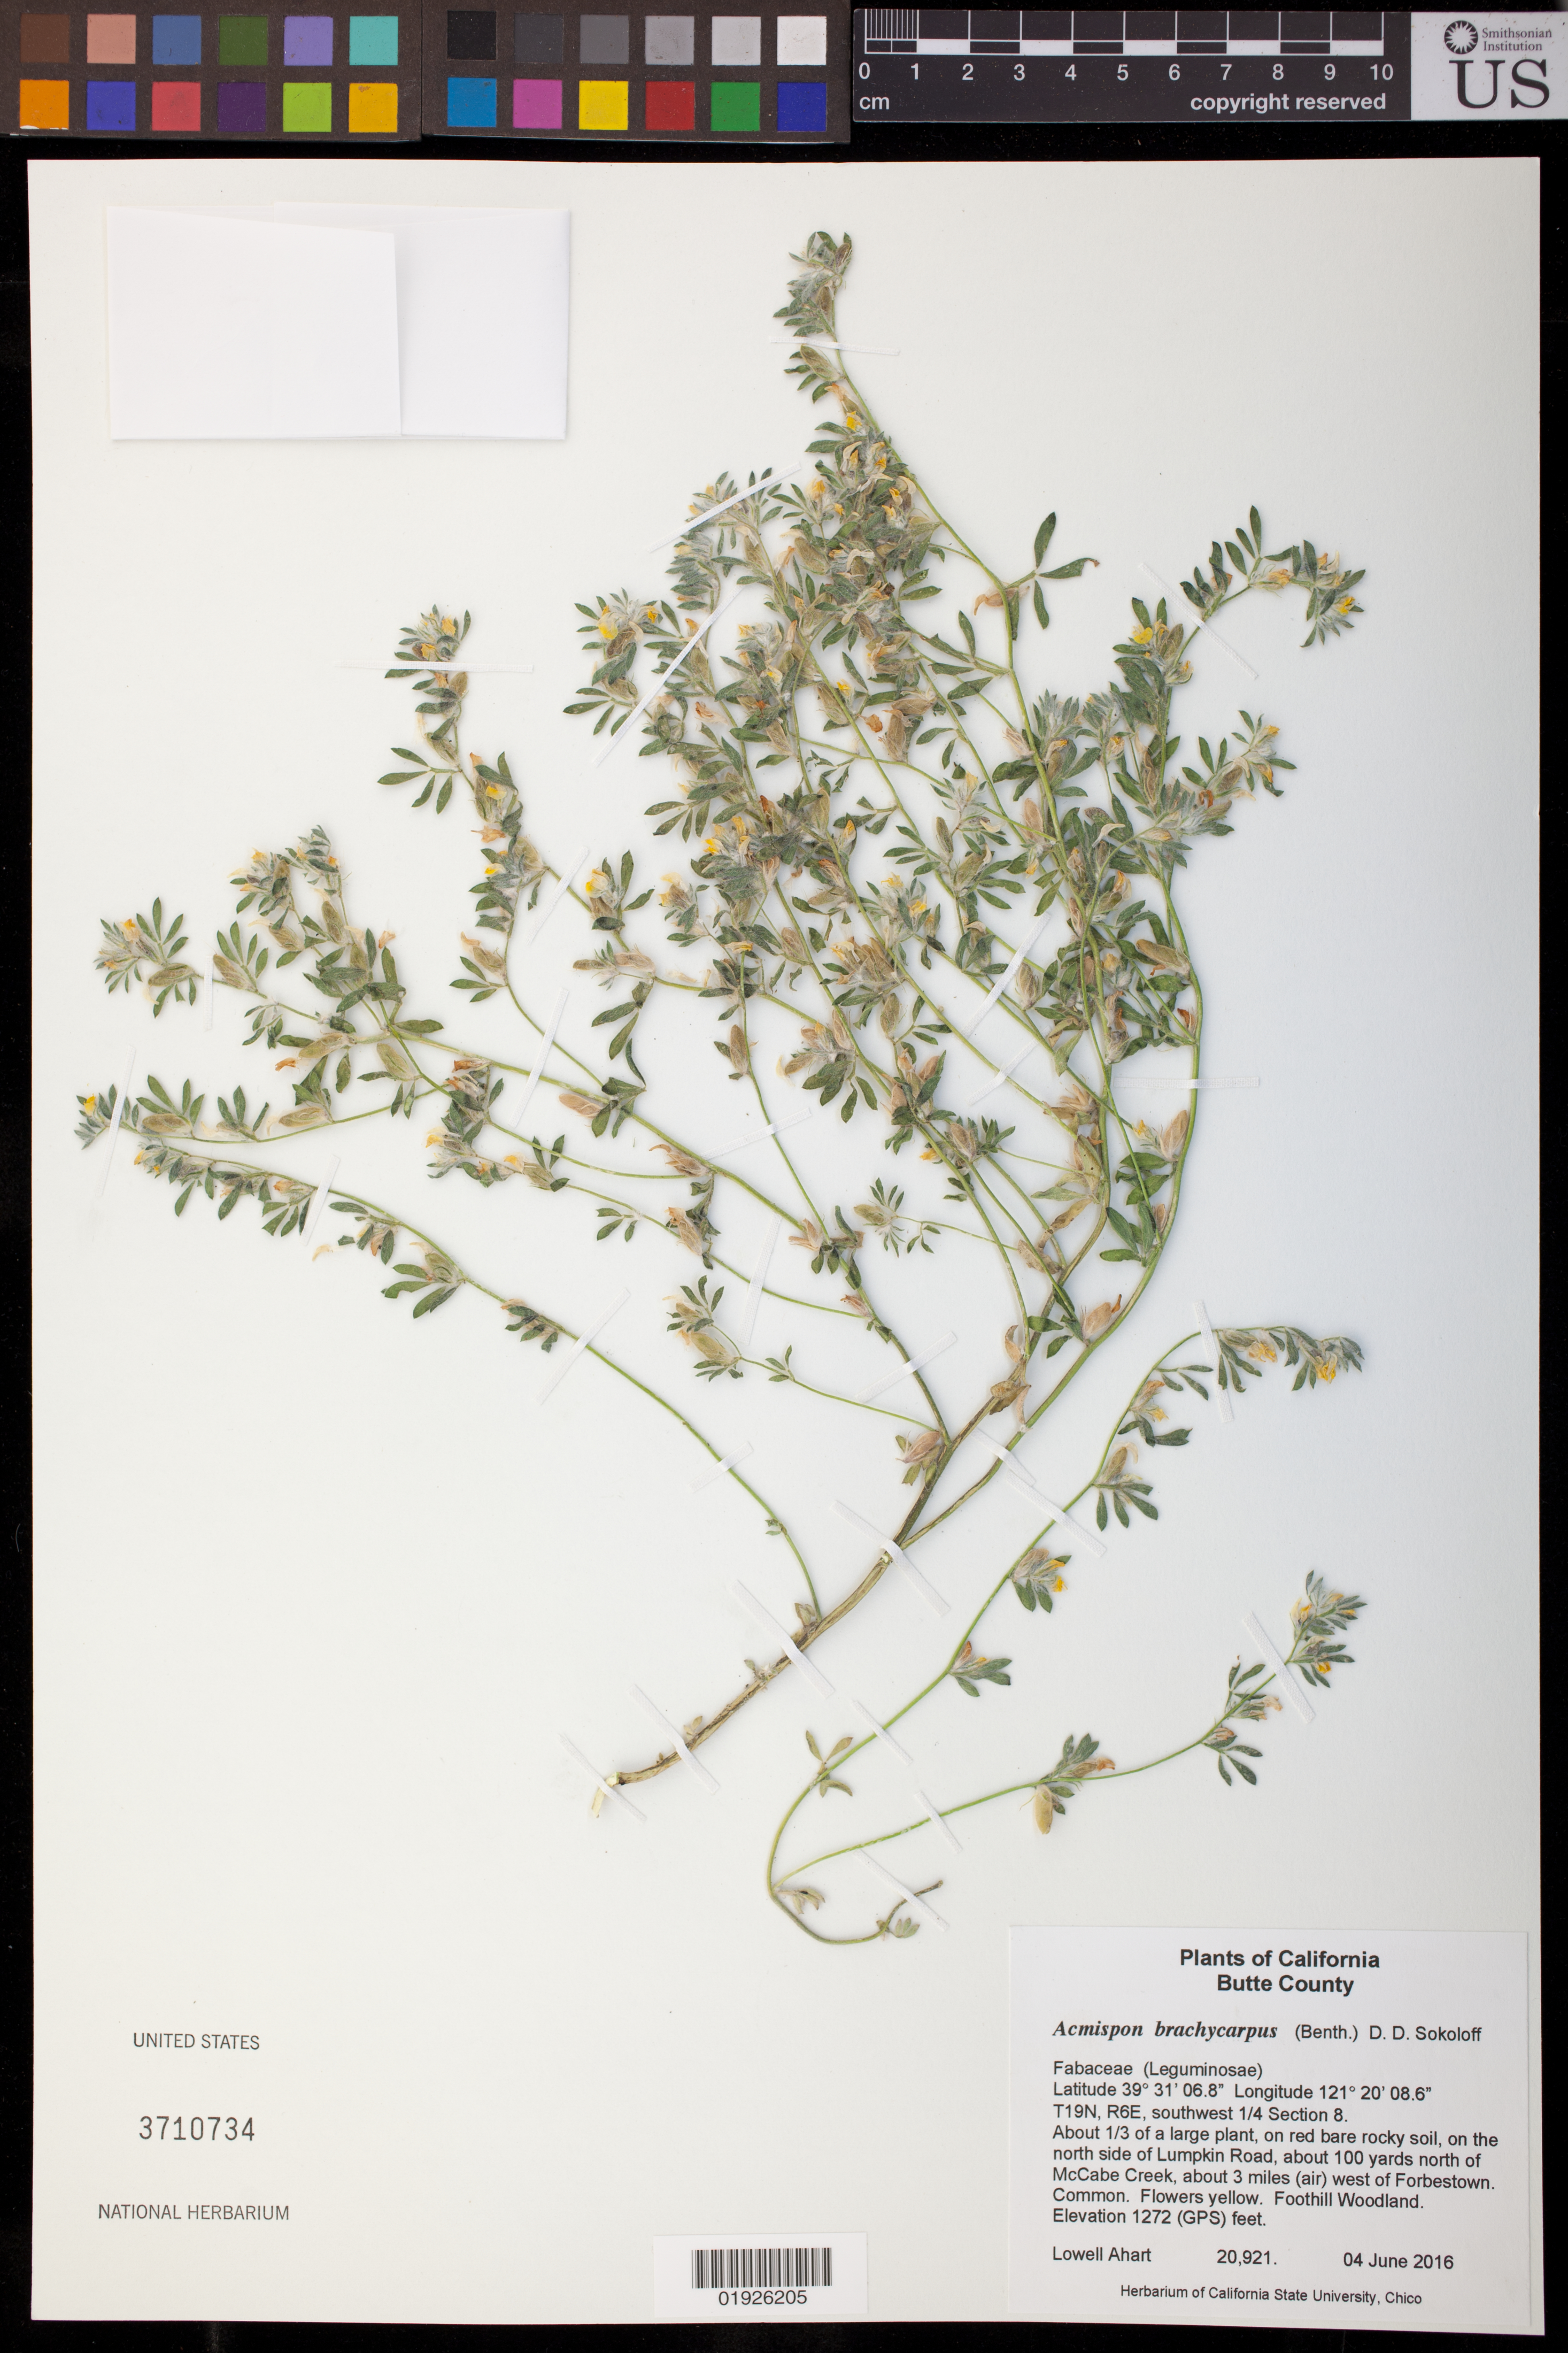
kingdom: Plantae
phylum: Tracheophyta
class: Magnoliopsida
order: Fabales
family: Fabaceae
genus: Acmispon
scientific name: Acmispon brachycarpus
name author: (Benth.) D.D. Sokoloff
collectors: L. Ahart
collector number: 20921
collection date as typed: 04 June 2016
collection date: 2016-06-04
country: United States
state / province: California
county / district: Butte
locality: T19N, R6E, southwest 1/4 section 8. On the north side of Lumpkin Road, about 100 yards north of McCabe Creek, about 3 miles (air) west of Forbestown.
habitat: Foothill woodland, on red bare rocky soil.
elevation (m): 388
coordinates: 39 31 06.8, 121 20 08.6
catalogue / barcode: US 3710734